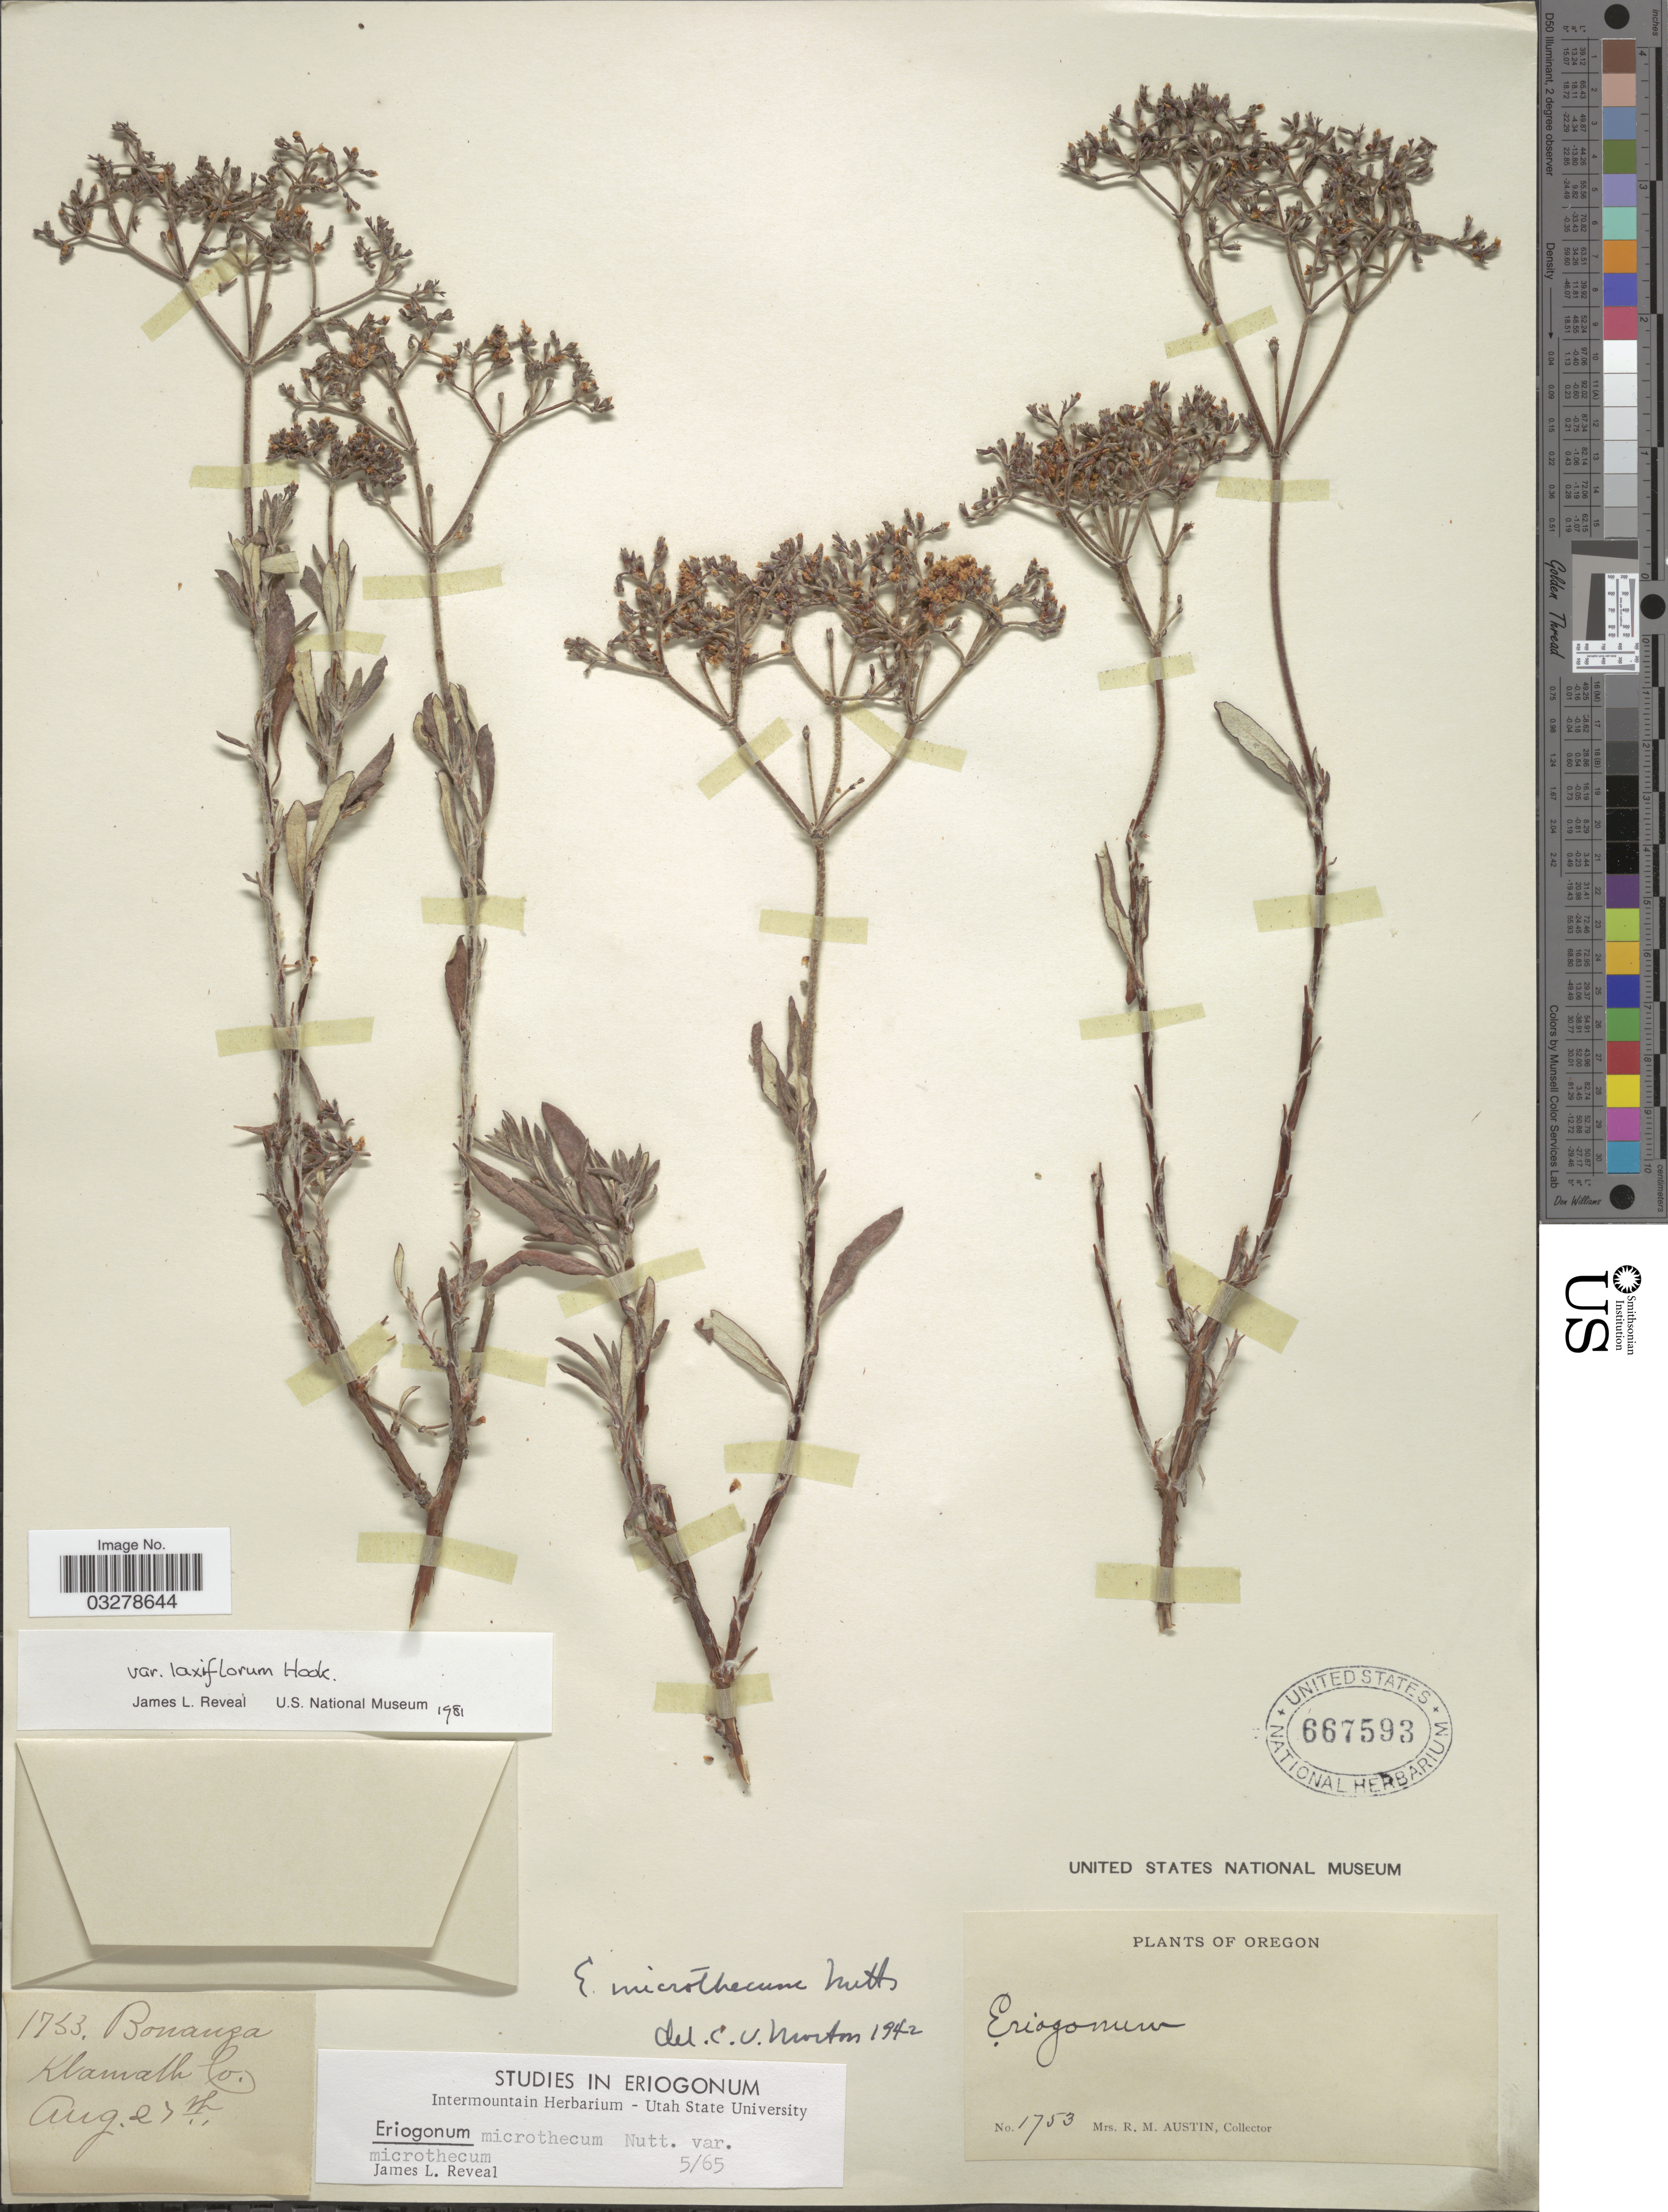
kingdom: Plantae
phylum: Tracheophyta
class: Magnoliopsida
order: Caryophyllales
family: Polygonaceae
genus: Eriogonum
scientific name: Eriogonum microtheca var. laxiflorum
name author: Hook.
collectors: R. Austin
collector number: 1753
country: United States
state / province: Oregon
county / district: Klamath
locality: Bonanza. Klamath Co.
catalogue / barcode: US 667593